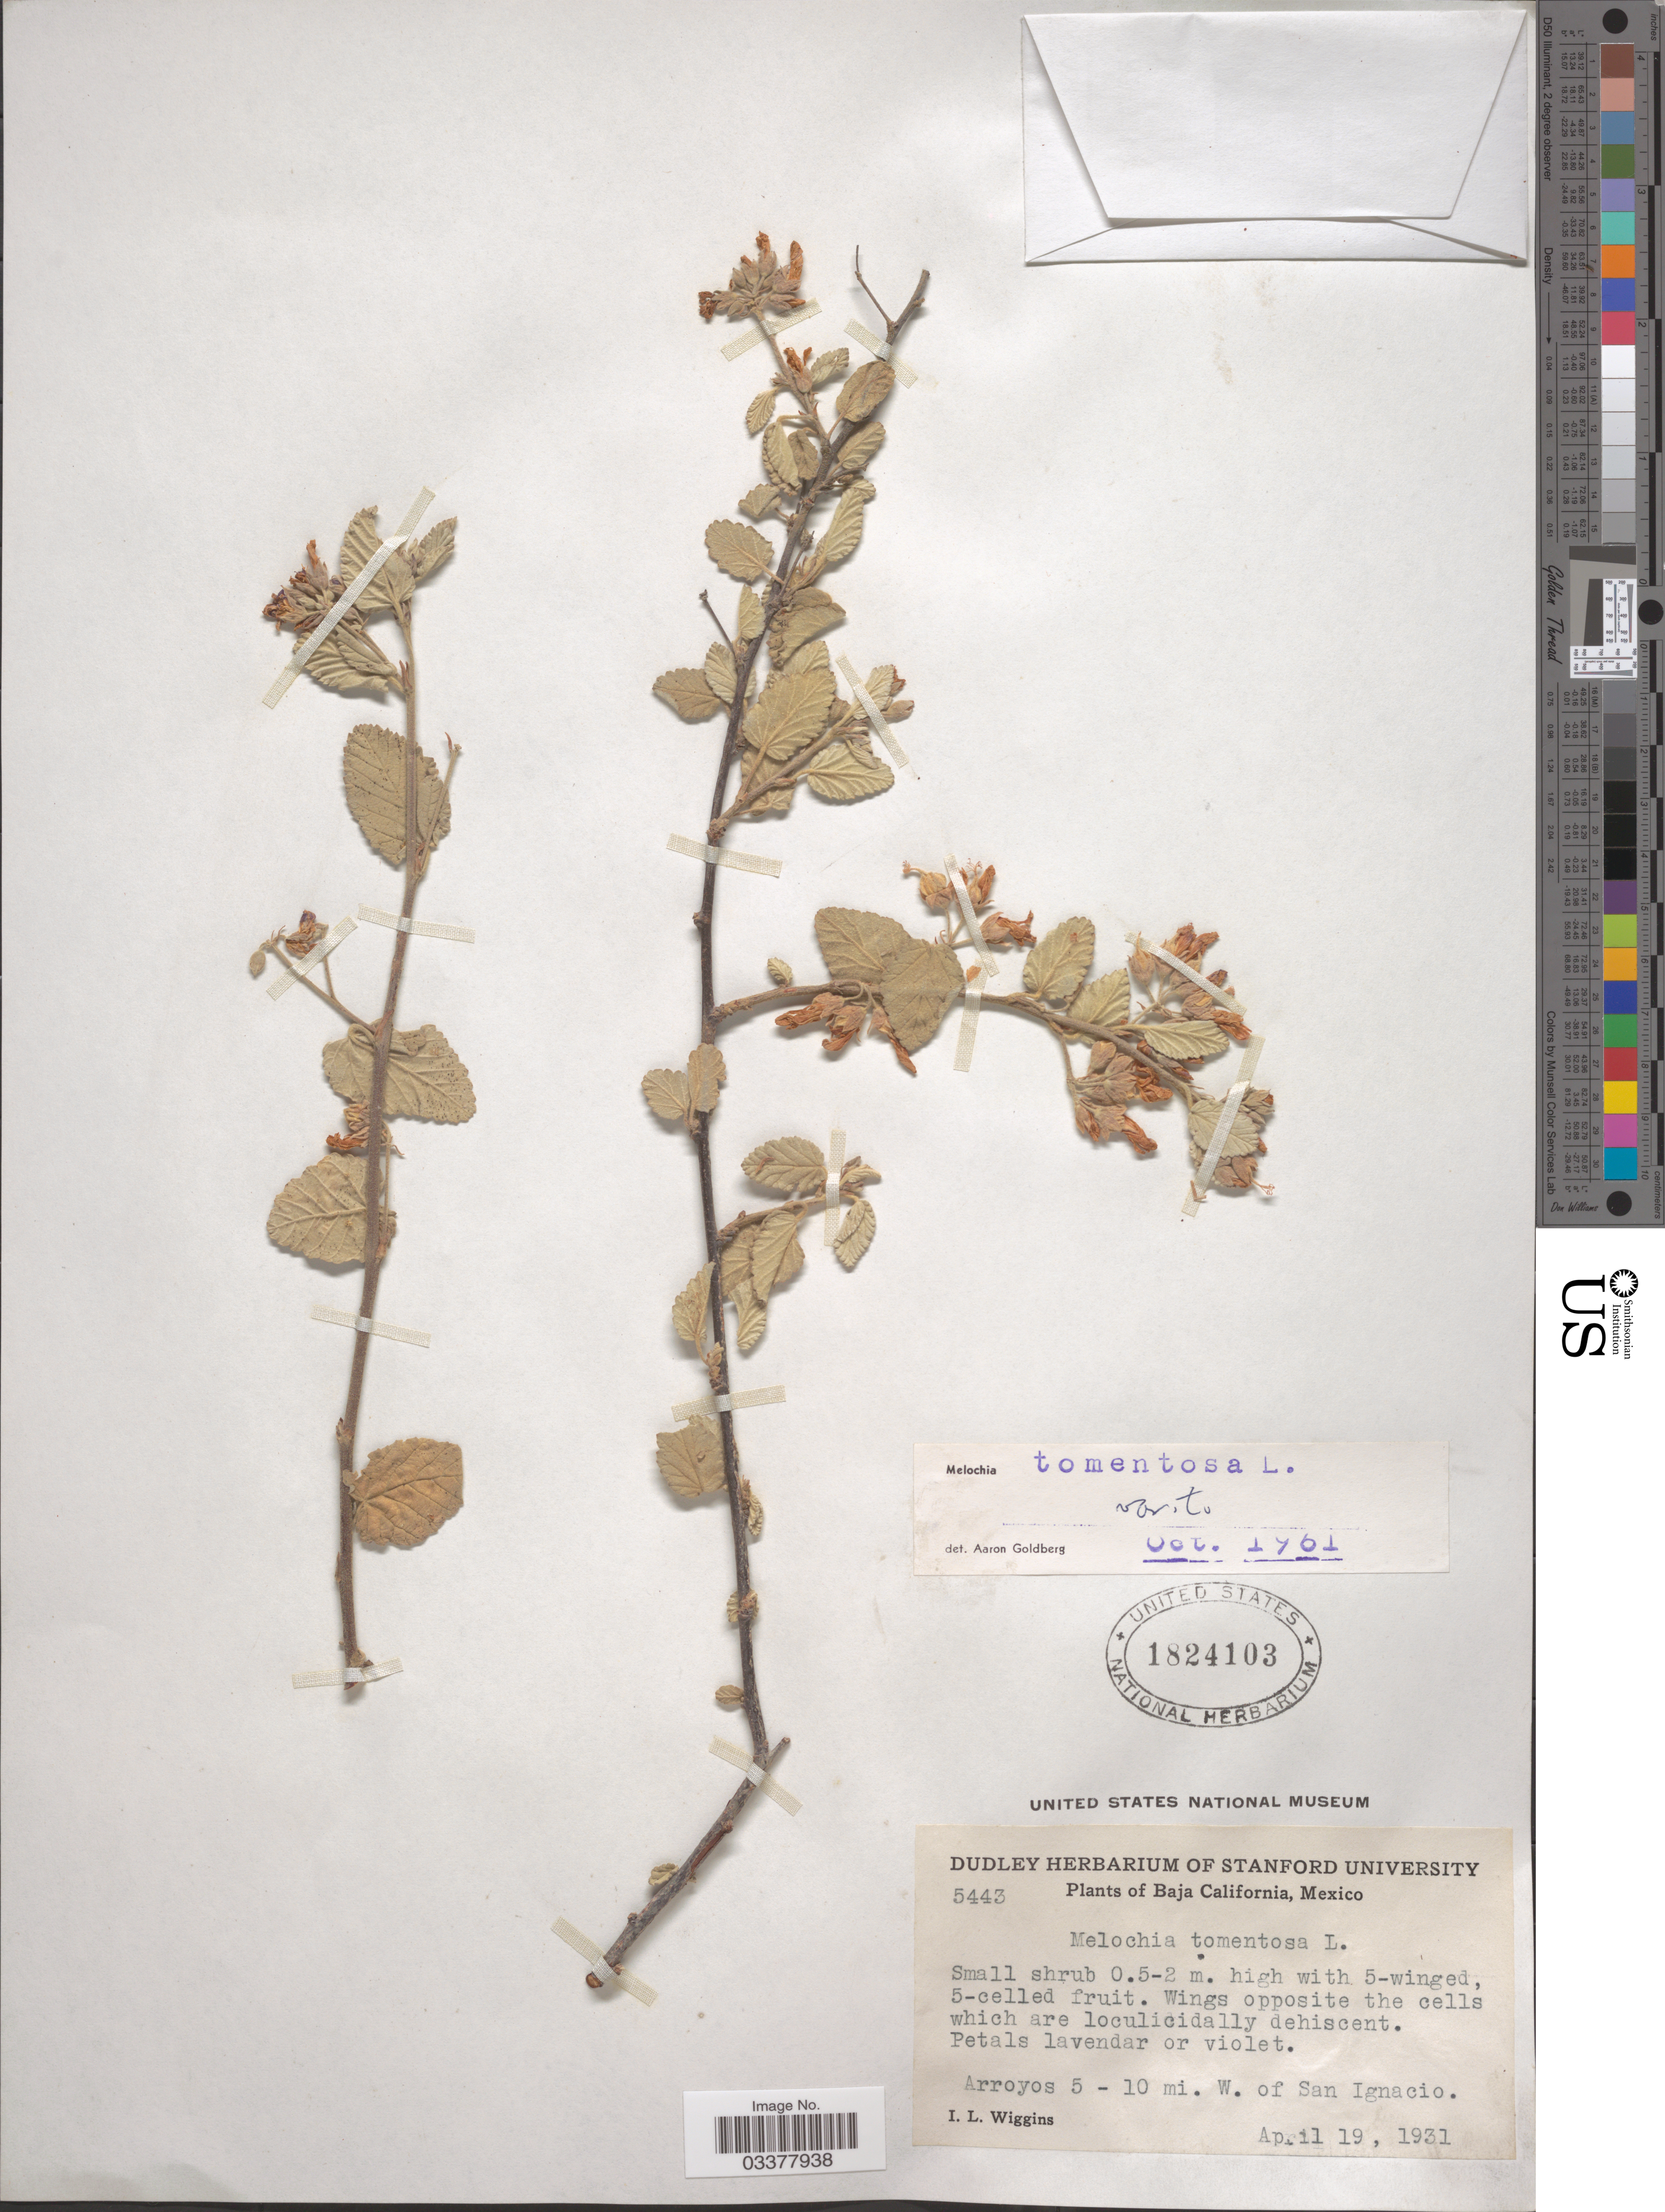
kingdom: Plantae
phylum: Tracheophyta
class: Magnoliopsida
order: Malvales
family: Malvaceae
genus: Melochia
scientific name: Melochia tomentosa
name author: L.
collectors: I. L. Wiggins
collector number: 5443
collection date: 1931-04-19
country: Mexico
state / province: Baja California Sur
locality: Arroyos 5 - 10 mi. W. of San Ignacio.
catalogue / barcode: US 1824103